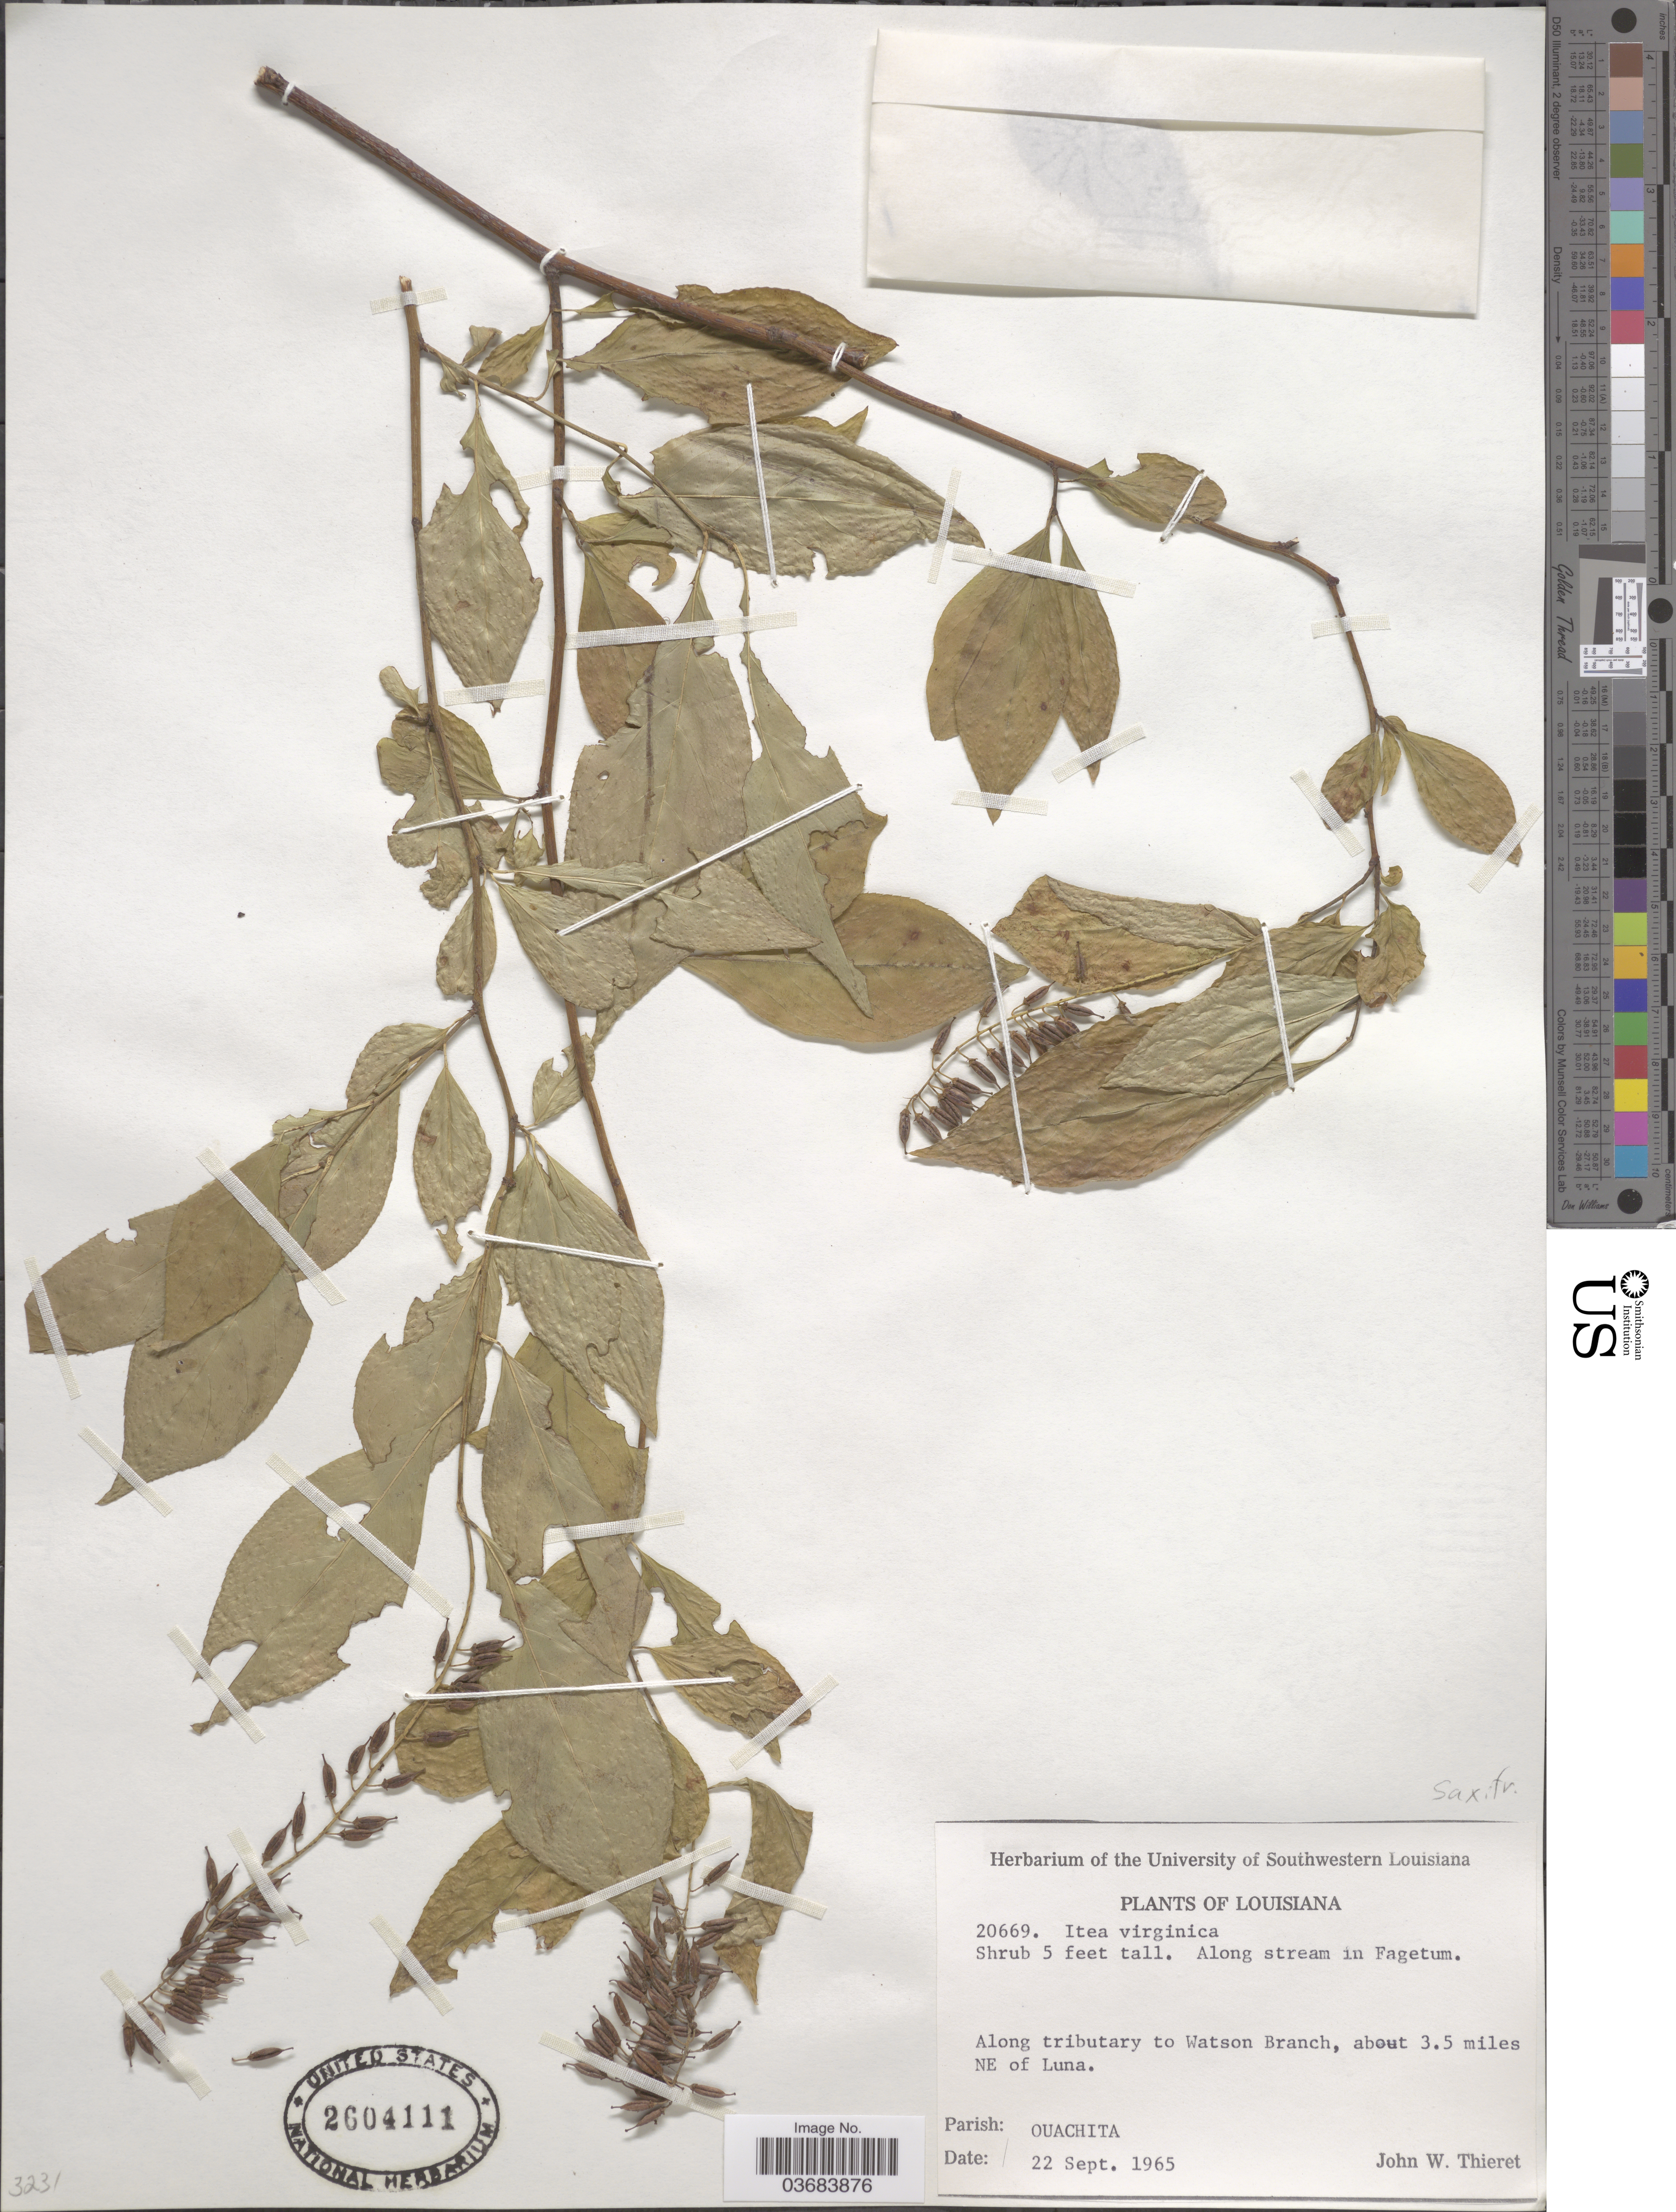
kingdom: Plantae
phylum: Tracheophyta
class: Magnoliopsida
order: Saxifragales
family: Iteaceae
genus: Itea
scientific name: Itea virginica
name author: L.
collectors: J. W. Thieret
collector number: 20669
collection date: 1965-09-22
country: United States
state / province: Louisiana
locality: Along tributary to Watson Branch, about 3.5 miles NE of Luna. Parish: Ouachita.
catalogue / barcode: US 2604111